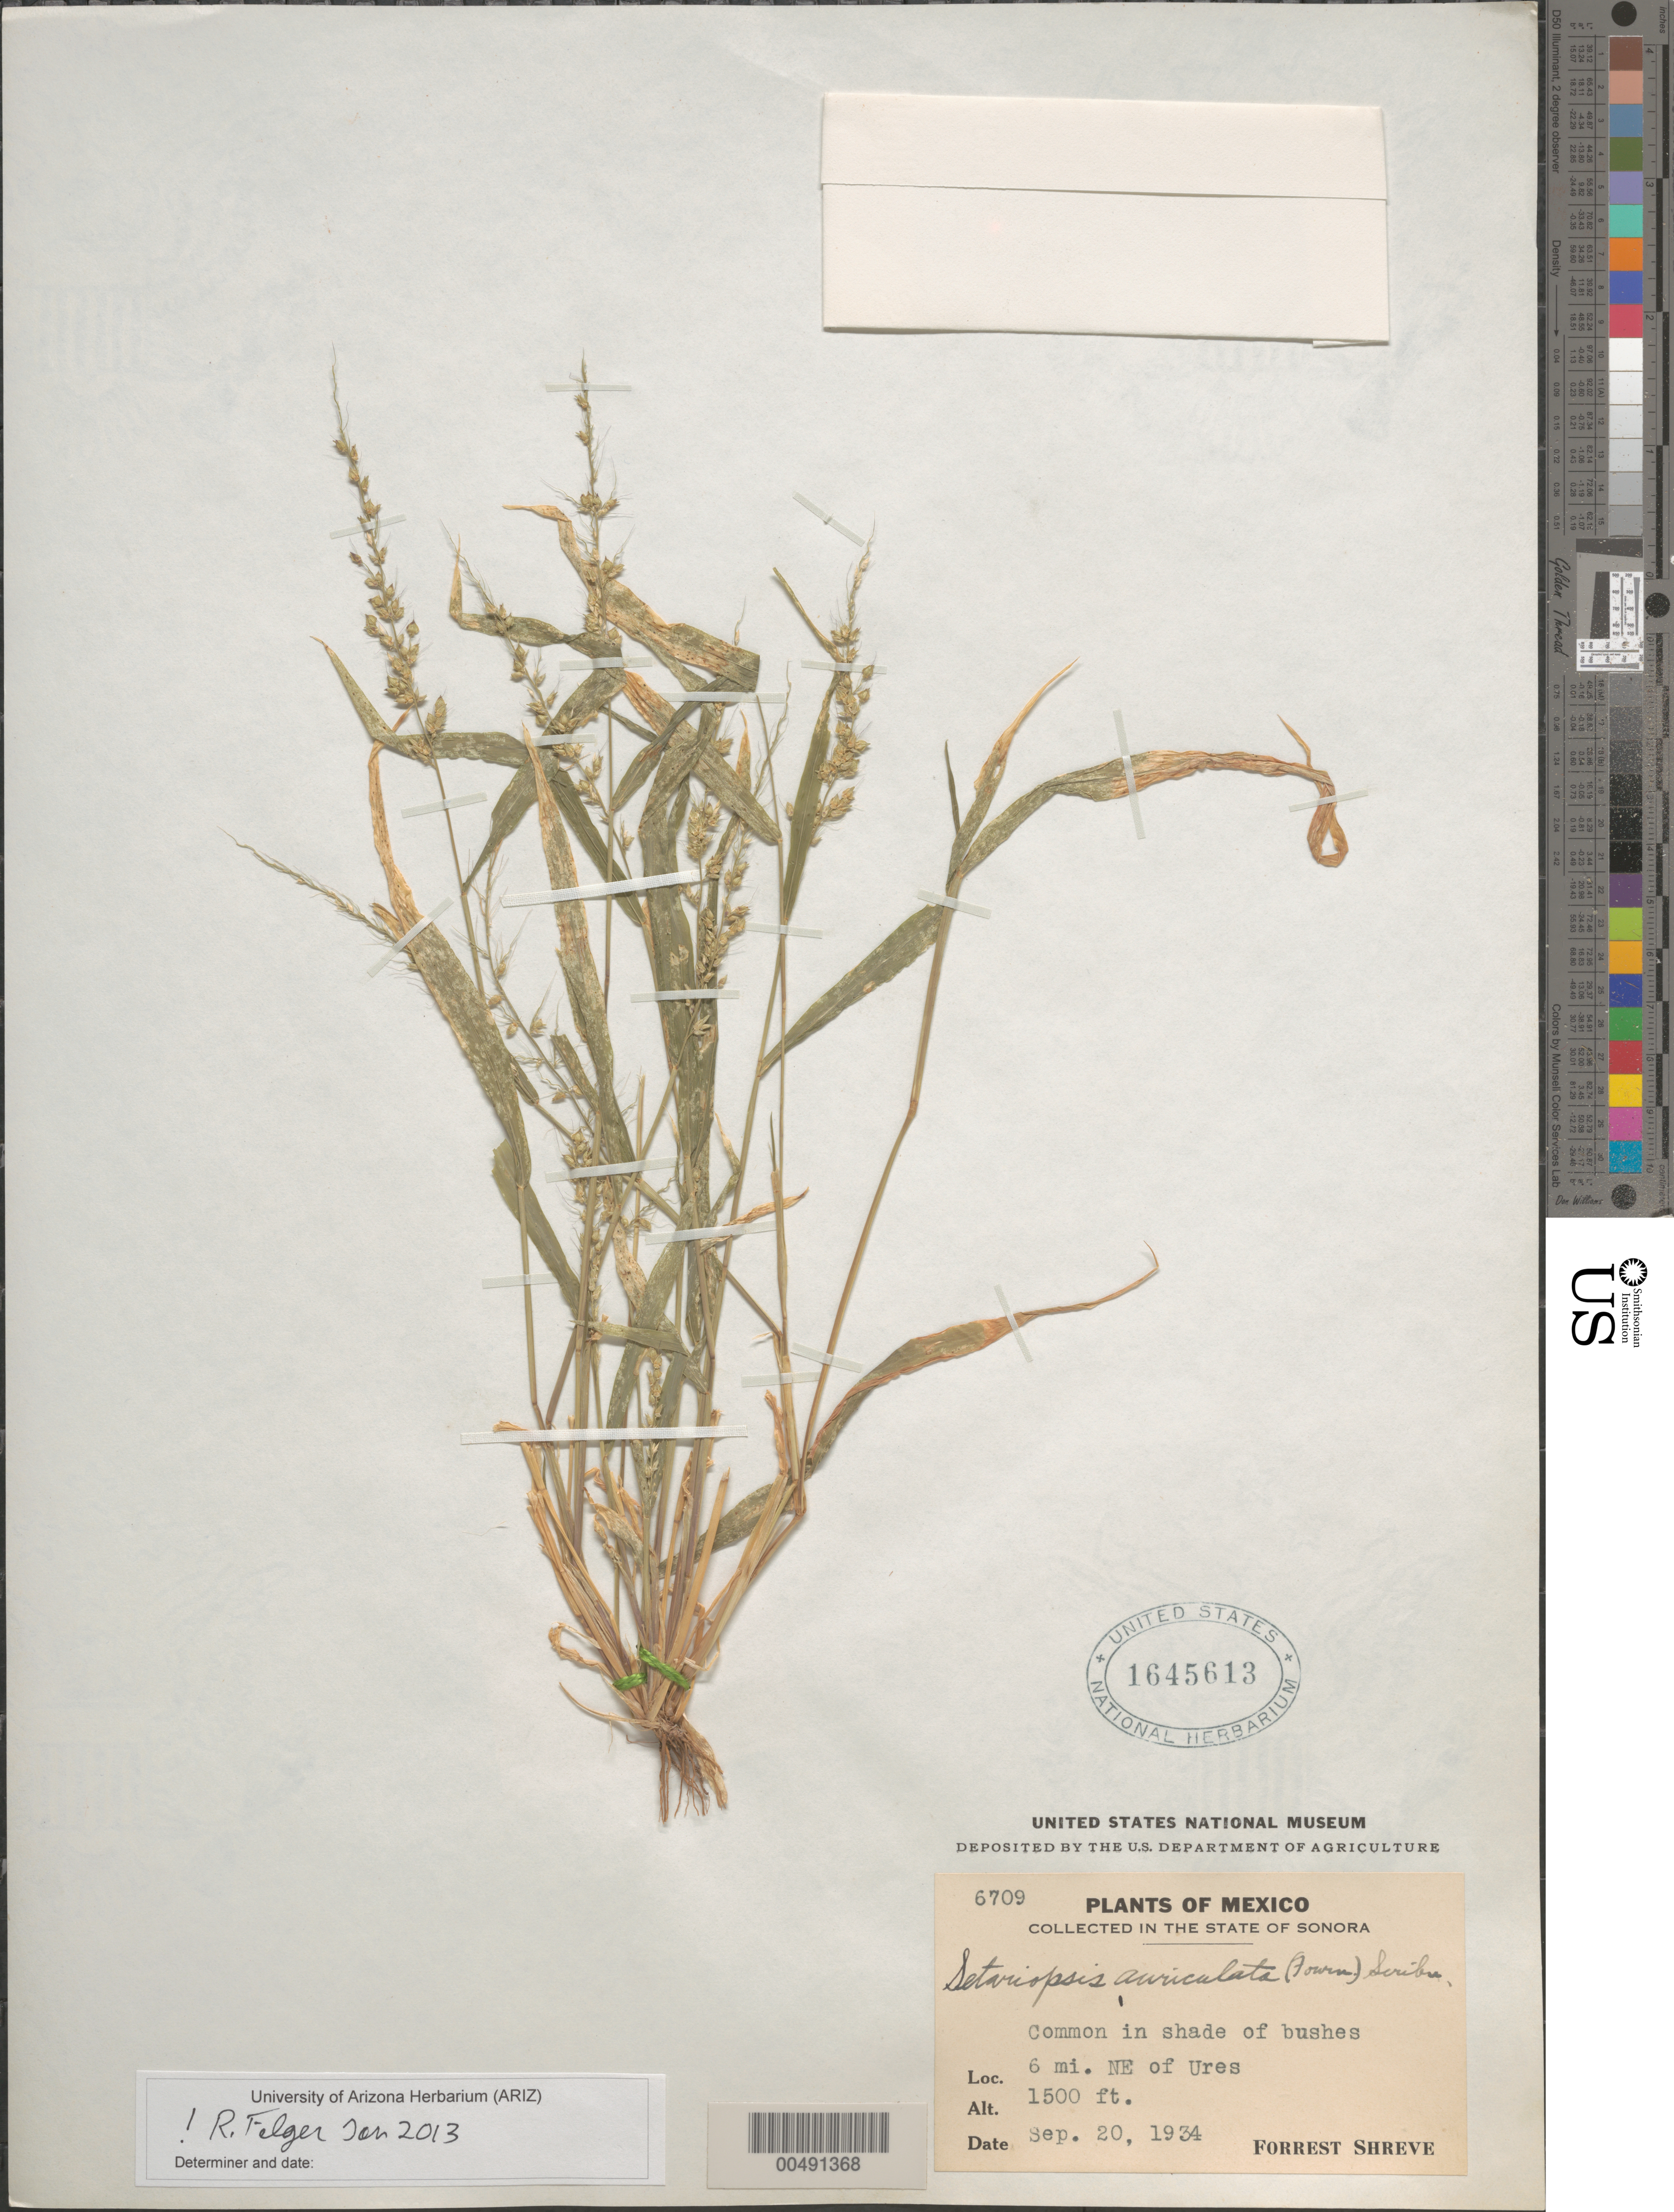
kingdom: Plantae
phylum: Tracheophyta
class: Liliopsida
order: Poales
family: Poaceae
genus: Setariopsis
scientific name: Setariopsis auriculata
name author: (E. Fourn.) Scribn.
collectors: F. Shreve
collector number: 6709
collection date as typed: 20 Sep 1934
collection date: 1934-09-20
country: Mexico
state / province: Sonora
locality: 6 mi NE of Ures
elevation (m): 457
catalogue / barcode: US 1645613